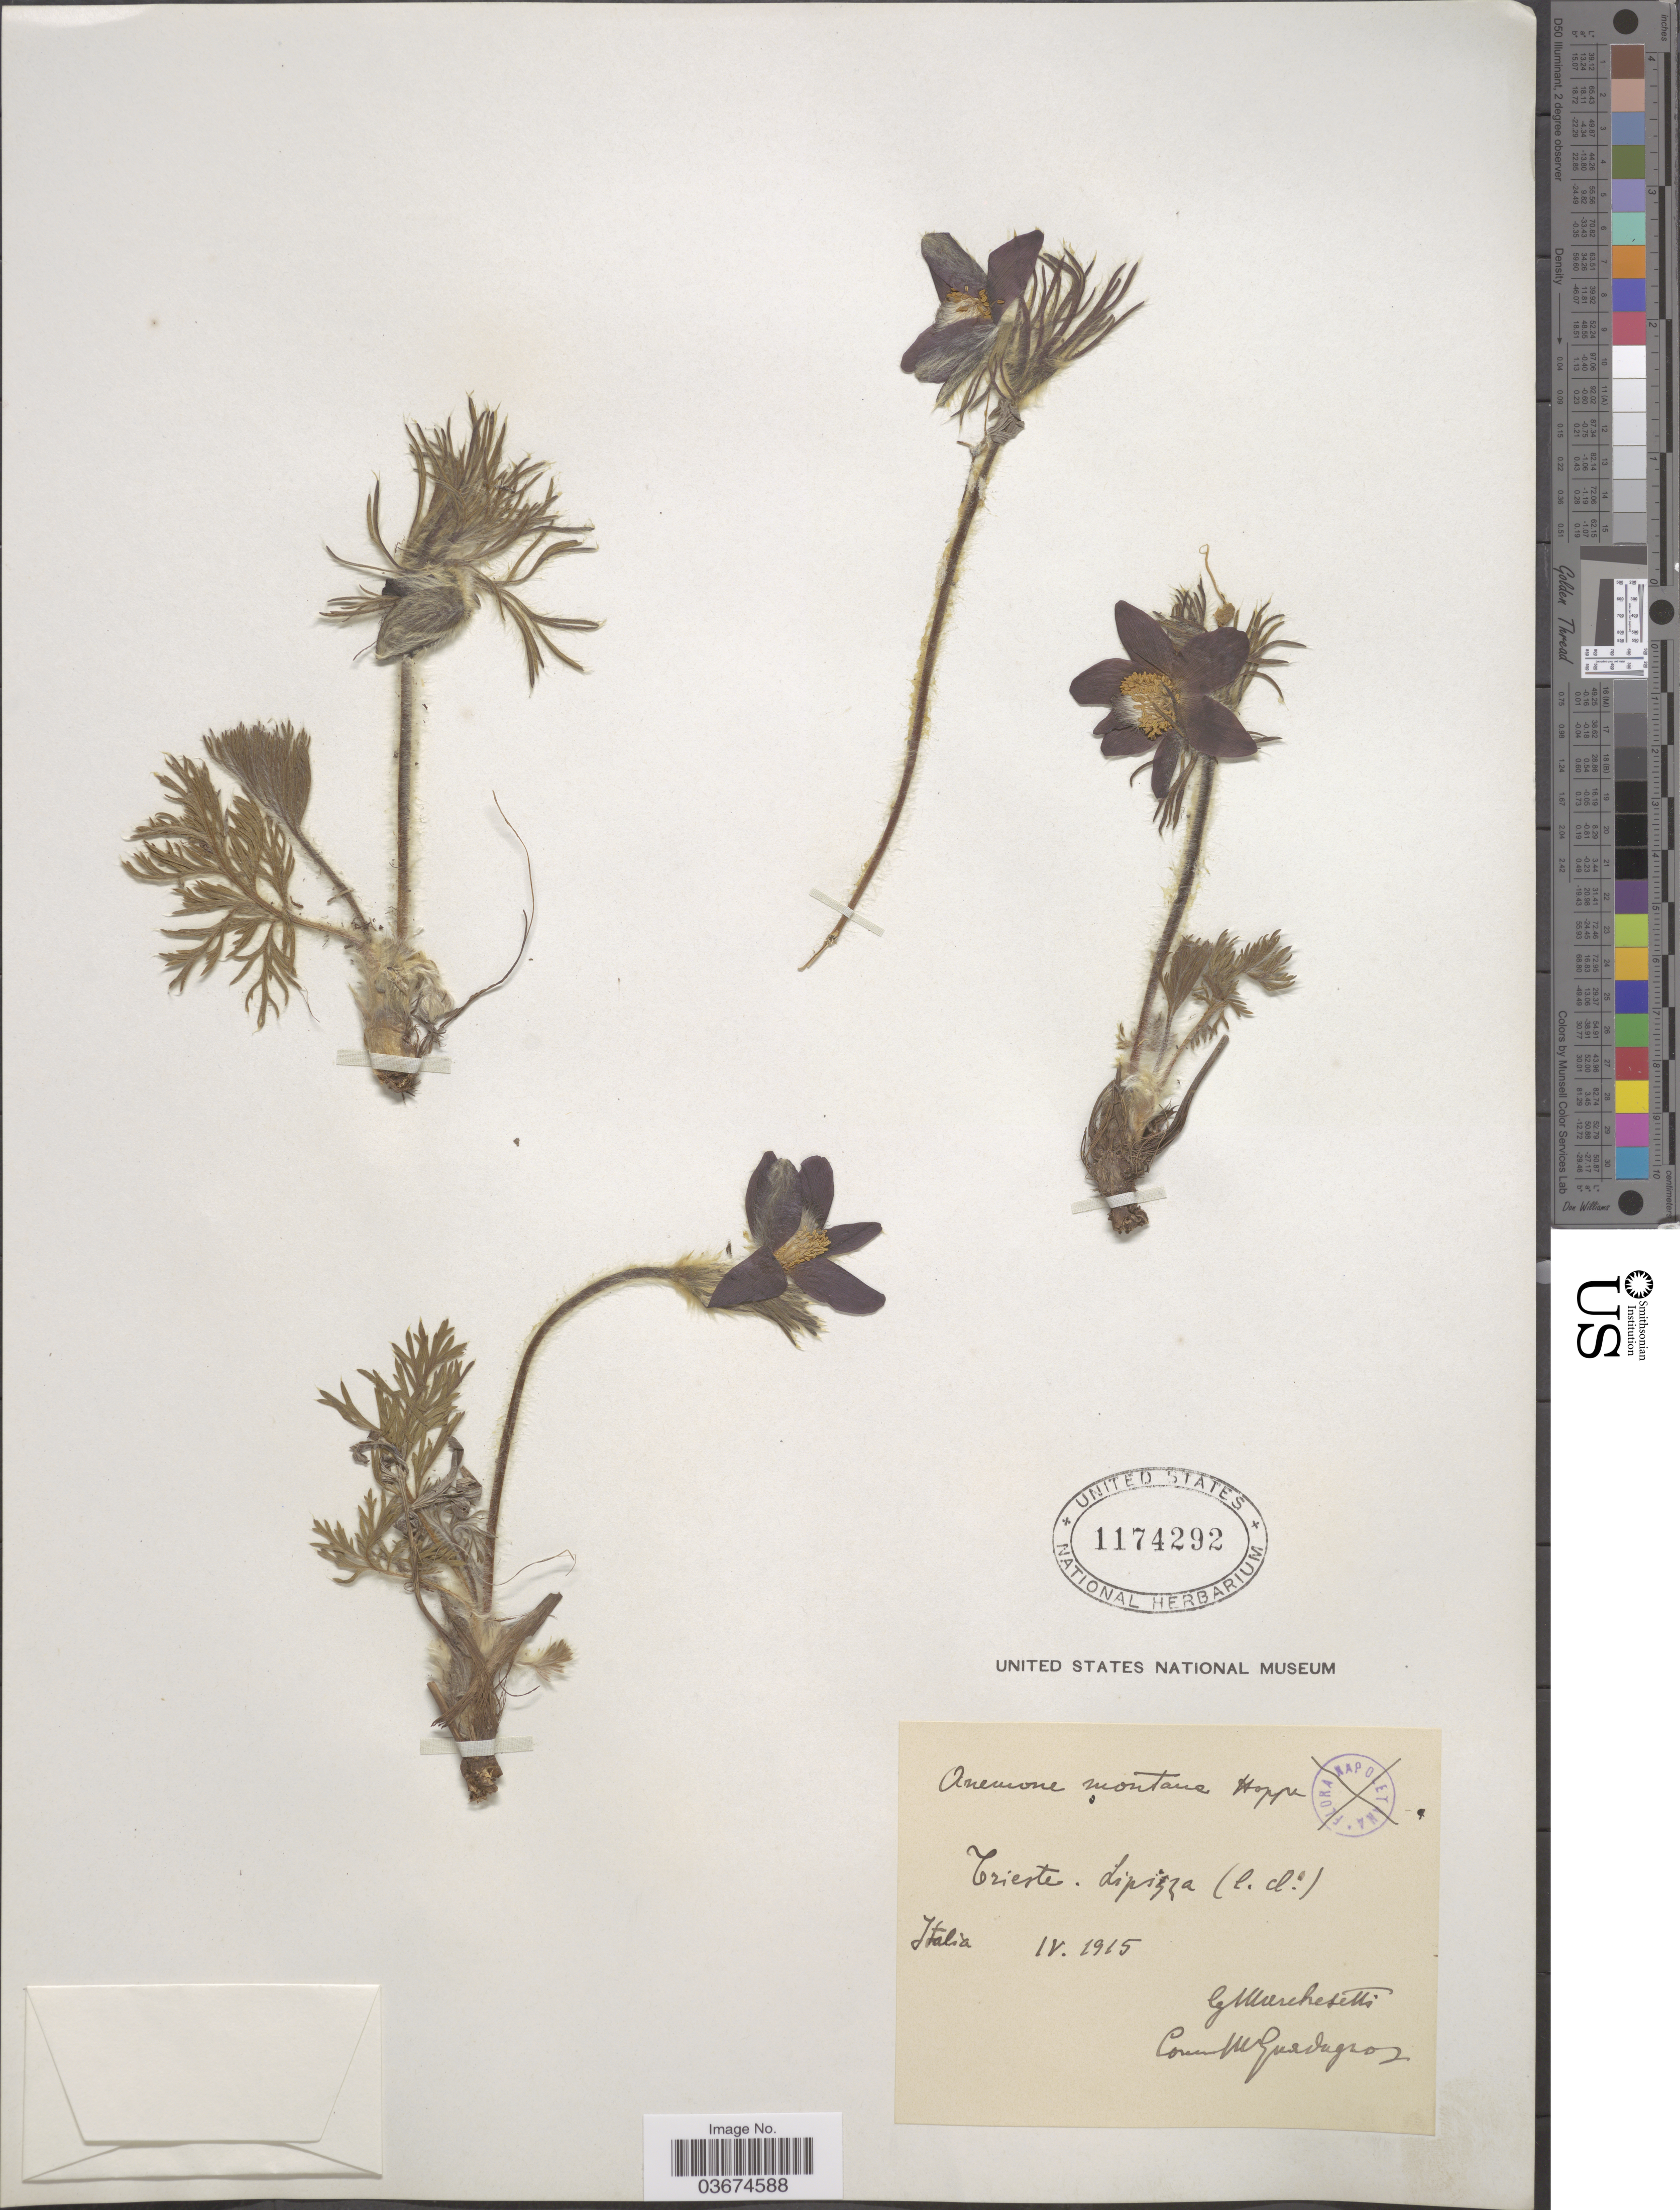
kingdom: Plantae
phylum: Tracheophyta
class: Magnoliopsida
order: Ranunculales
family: Ranunculaceae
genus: Pulsatilla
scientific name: Pulsatilla montana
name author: Rchb.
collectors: G. Marchesetti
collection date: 1915-04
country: Italy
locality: Trieste. Lipizza (l. cl.).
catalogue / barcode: US 1174292